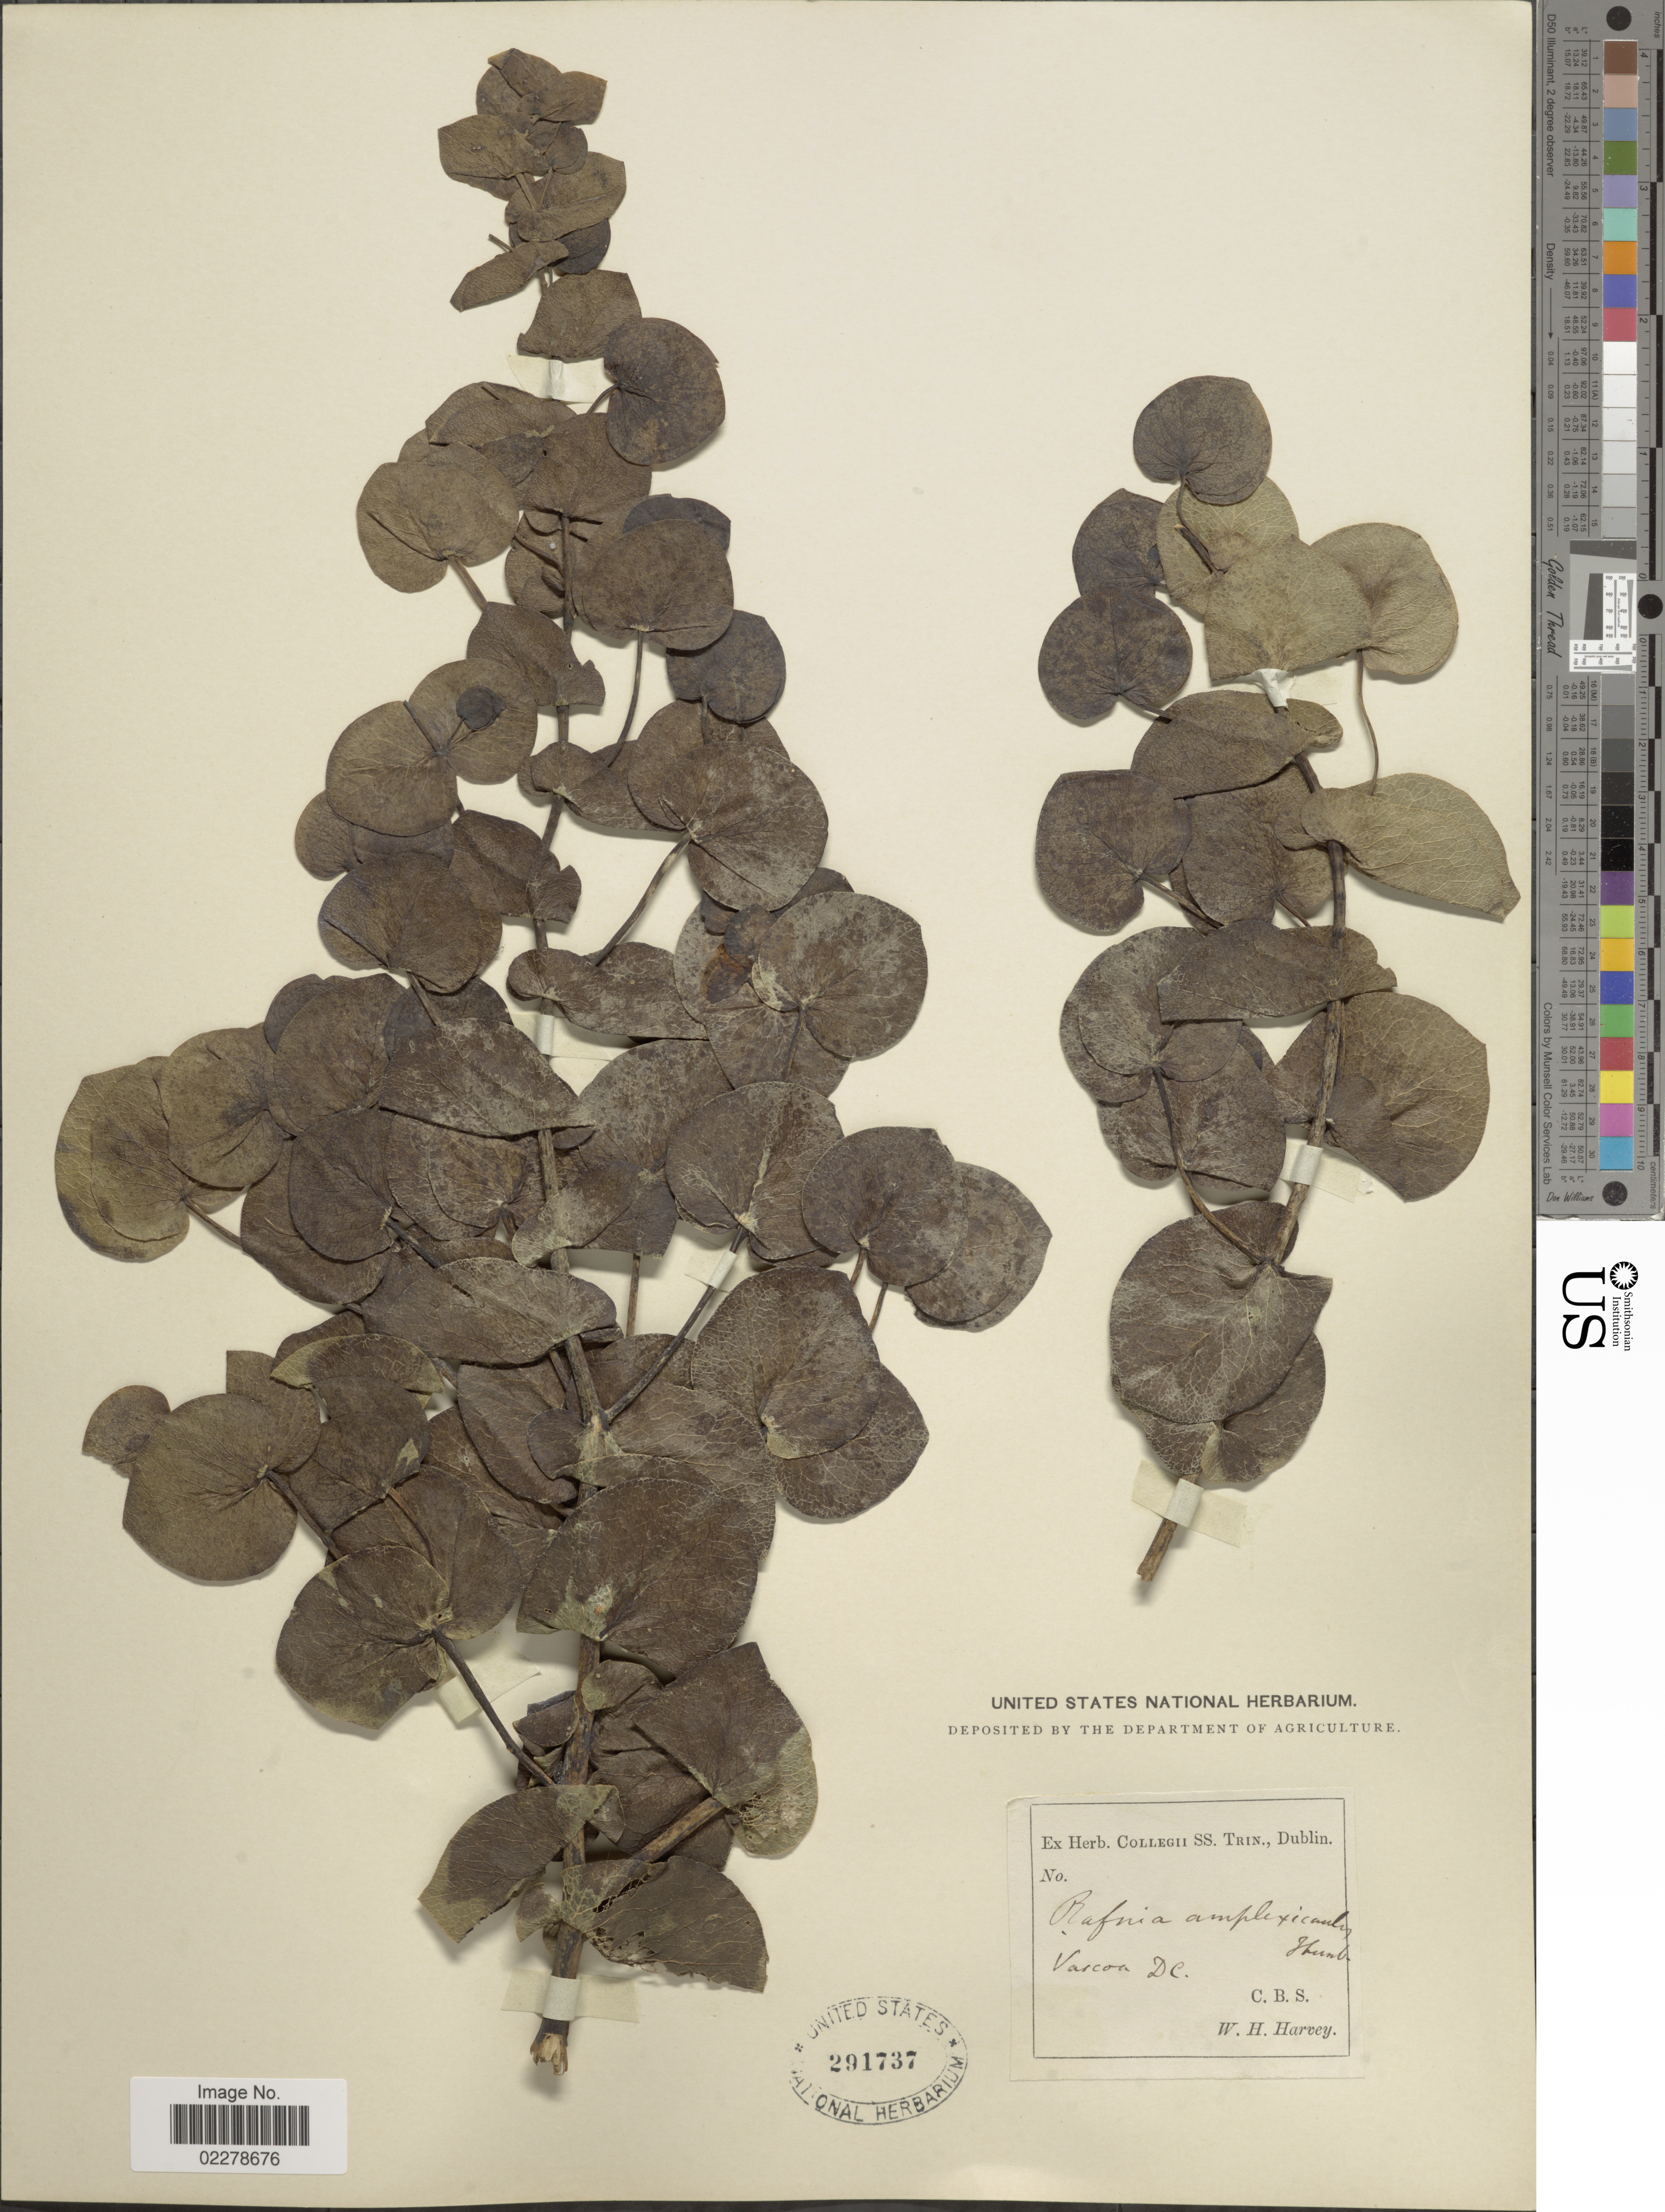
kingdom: Plantae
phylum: Tracheophyta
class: Magnoliopsida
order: Fabales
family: Fabaceae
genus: Rafnia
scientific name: Rafnia amplexicaulis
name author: Thunb.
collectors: W. Harvey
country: South Africa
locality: Varcon, DC. C.B.S. [=Caput Bona Spei, Cape of Good Hope]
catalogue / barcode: US 291737